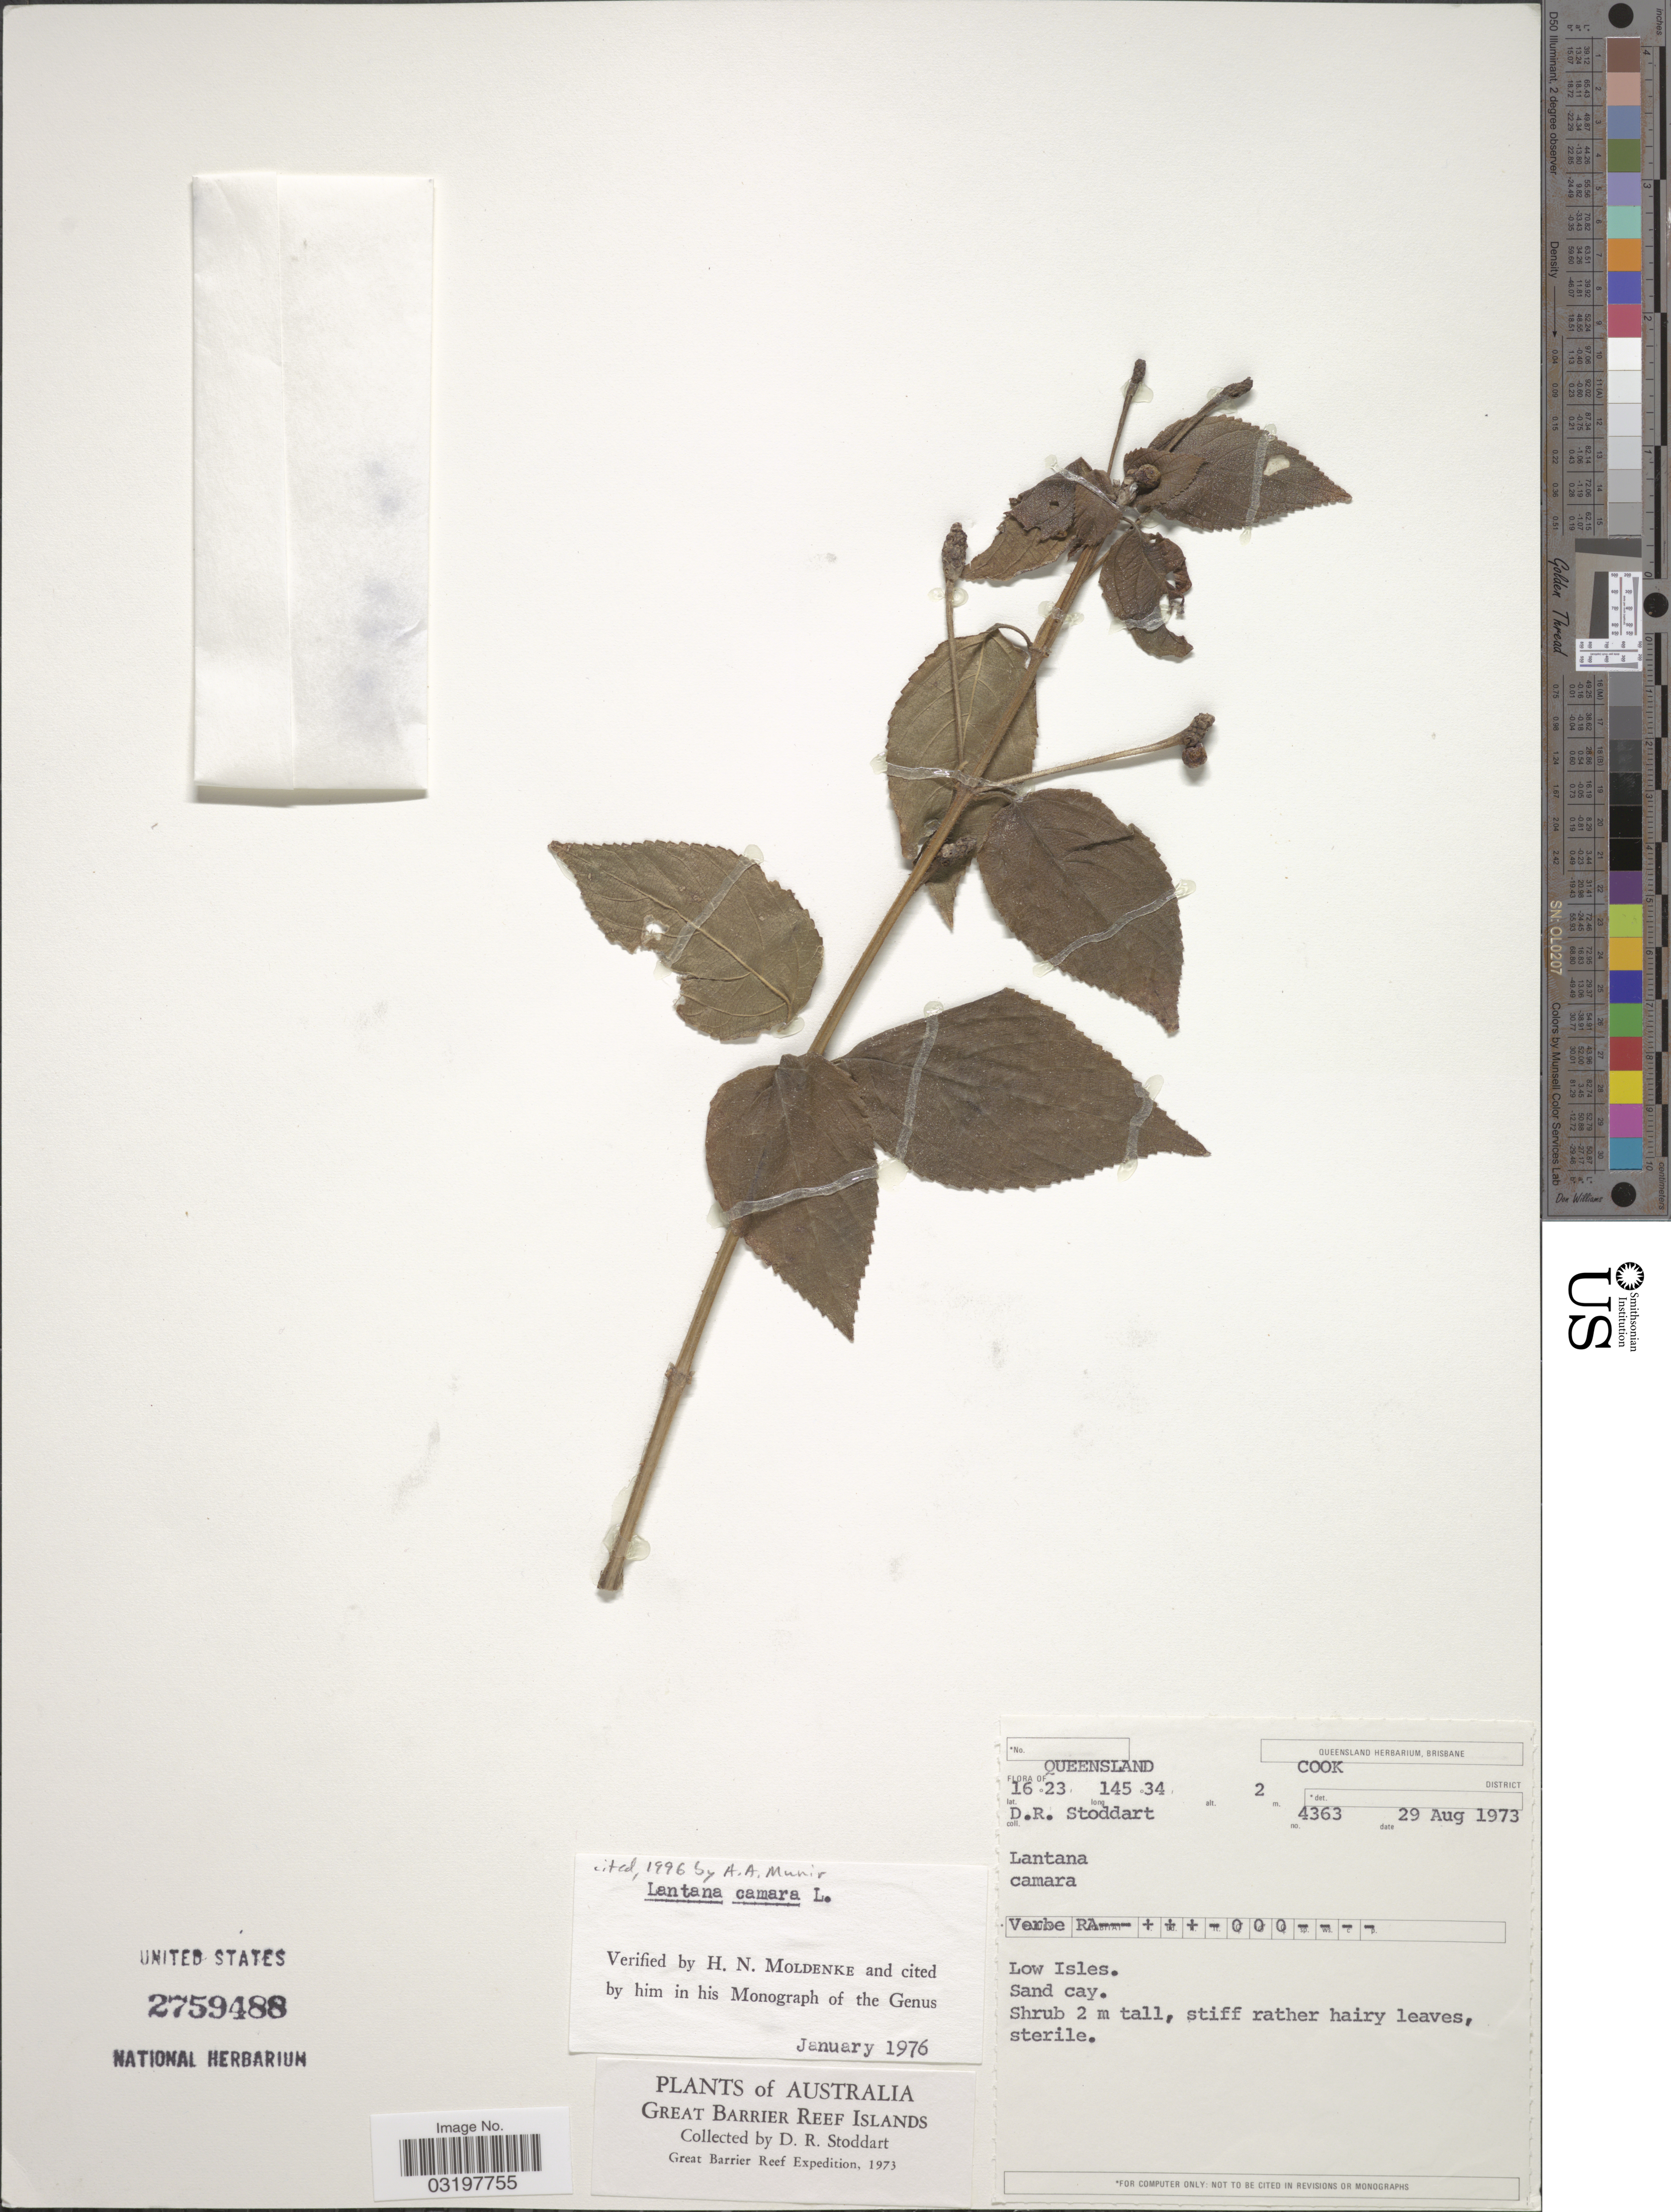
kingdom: Plantae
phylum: Tracheophyta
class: Magnoliopsida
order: Lamiales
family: Verbenaceae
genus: Lantana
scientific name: Lantana camara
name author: L.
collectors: D. R. Stoddart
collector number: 4363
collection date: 1973-08-29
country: Australia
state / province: Queensland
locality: Cook District, Low Isles.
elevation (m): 2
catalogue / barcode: US 2759488